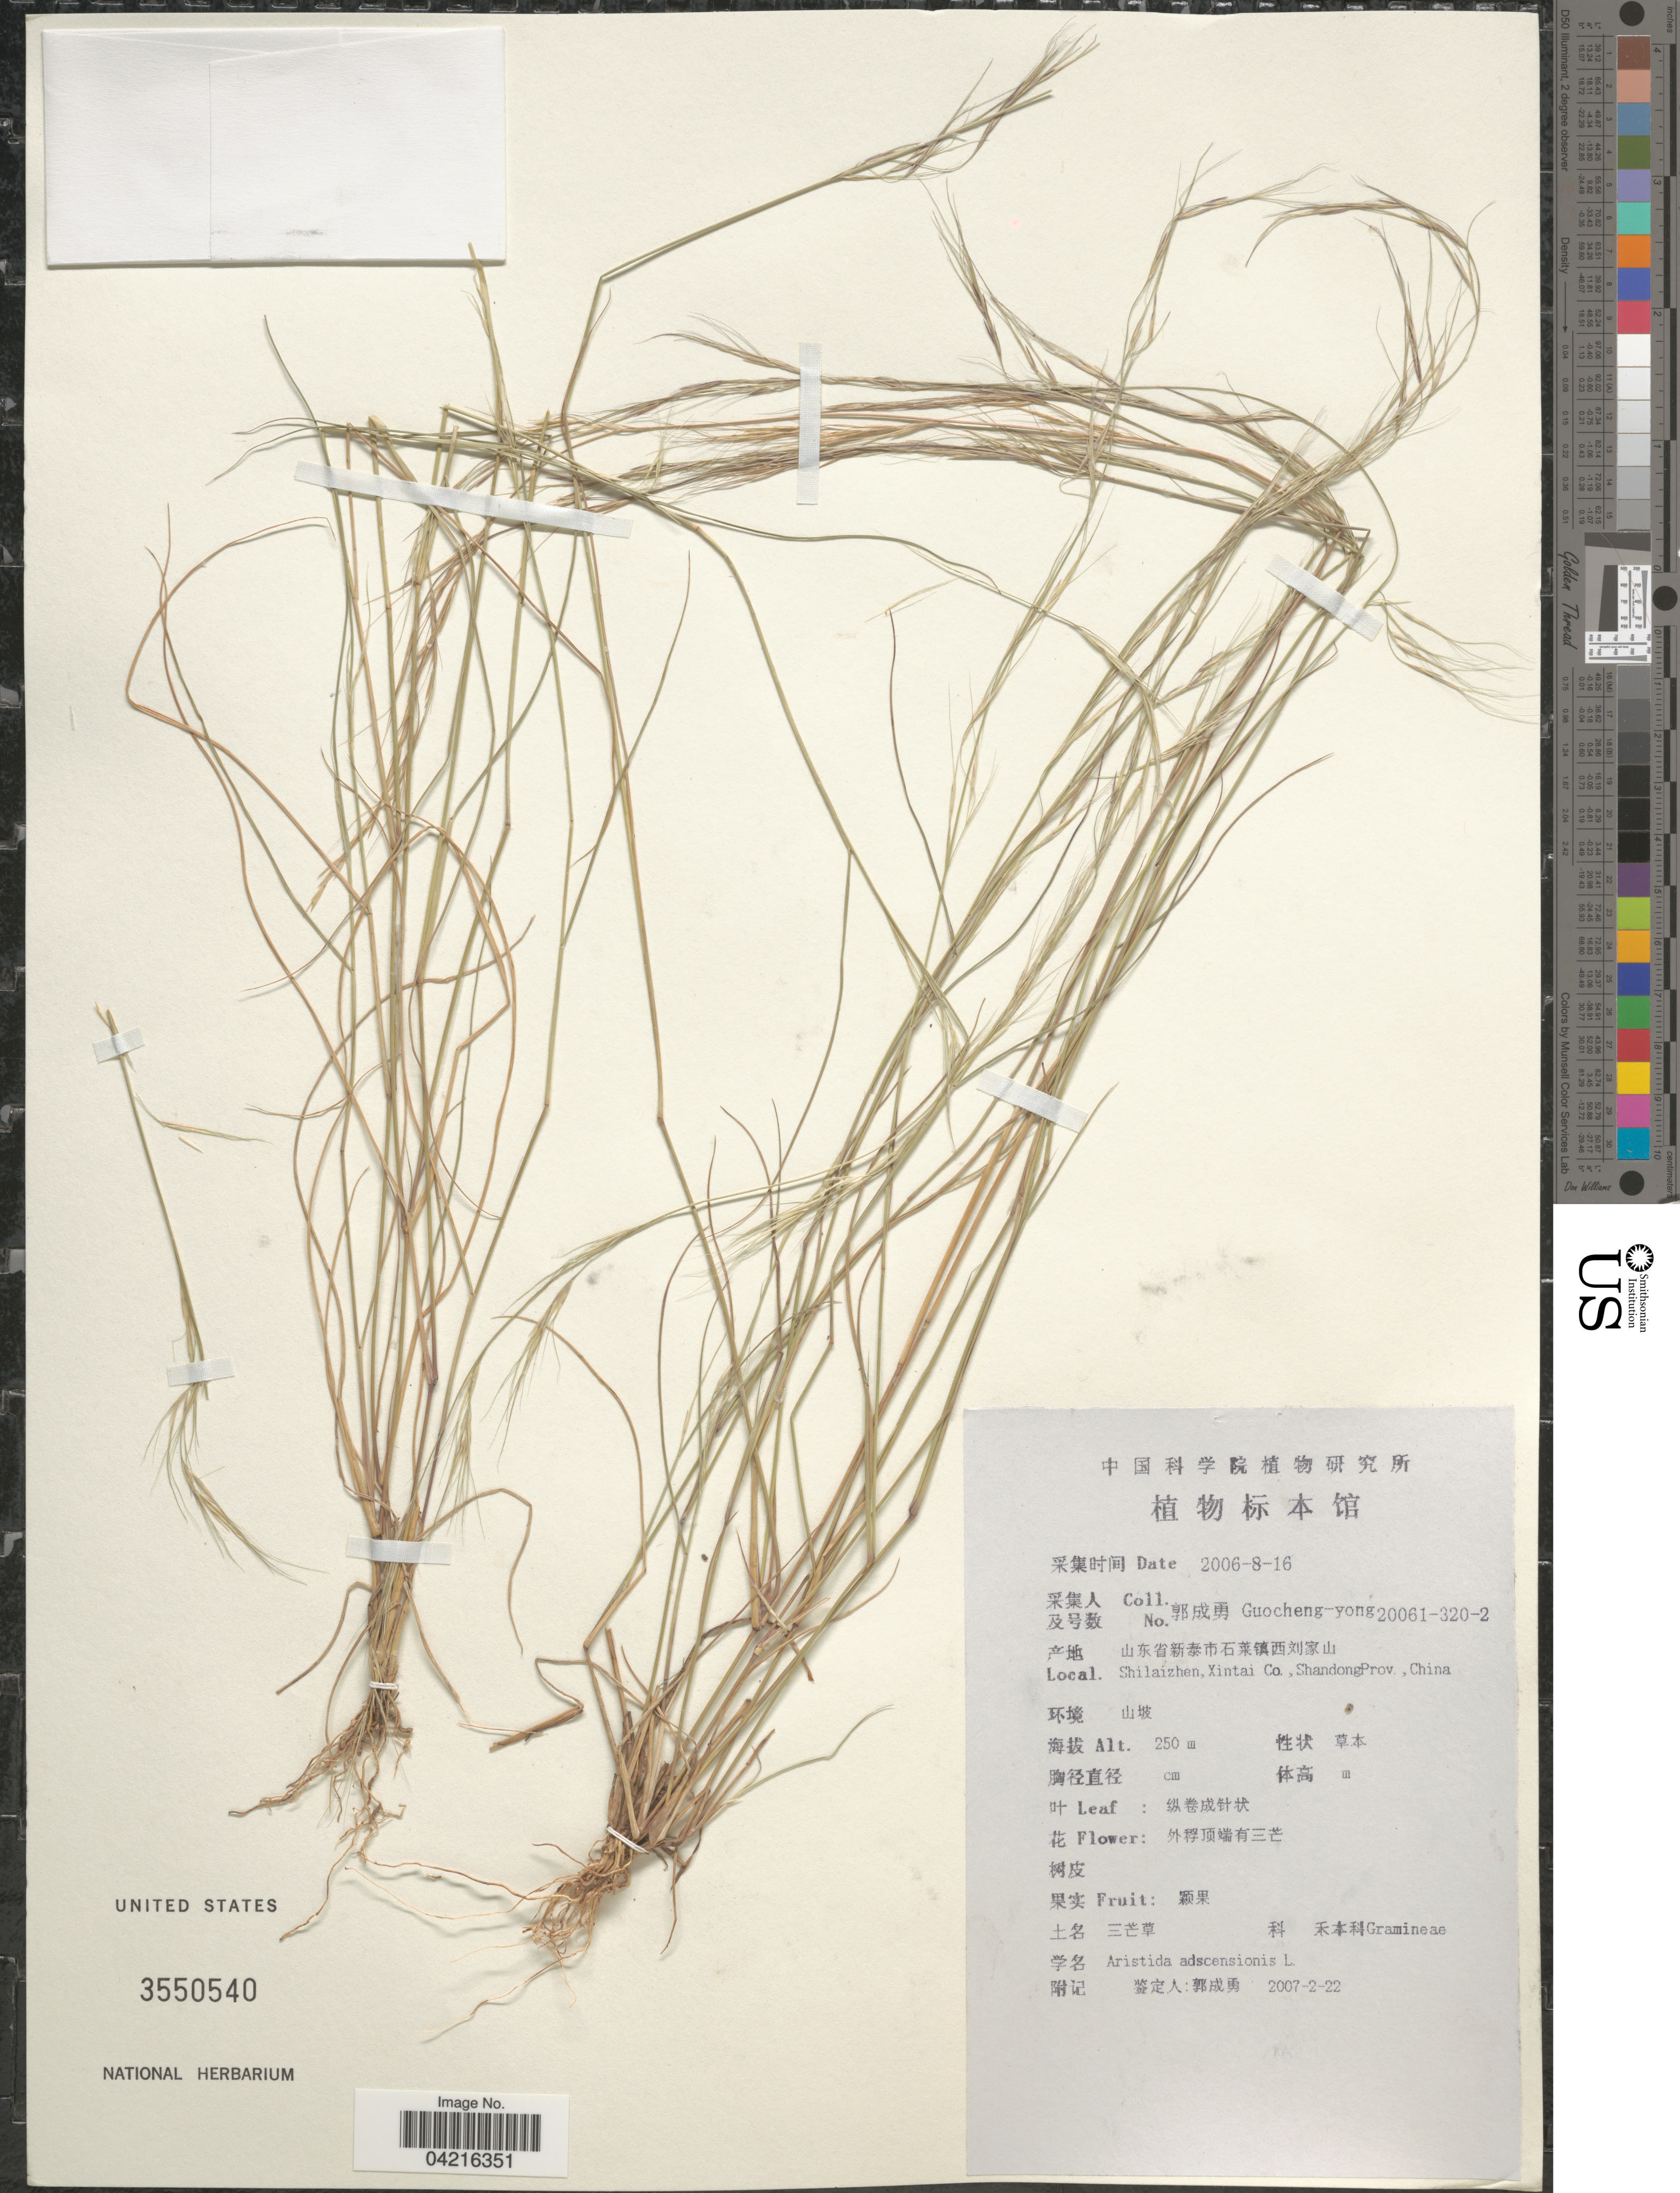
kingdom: Plantae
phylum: Tracheophyta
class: Liliopsida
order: Poales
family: Poaceae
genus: Aristida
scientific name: Aristida adscensionis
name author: L.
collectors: Guo cheng-yong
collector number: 20061-320-2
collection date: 2006-08-16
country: China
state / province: Shandong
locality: Shilaizhen, Xintai Co.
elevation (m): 250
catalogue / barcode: US 3550540